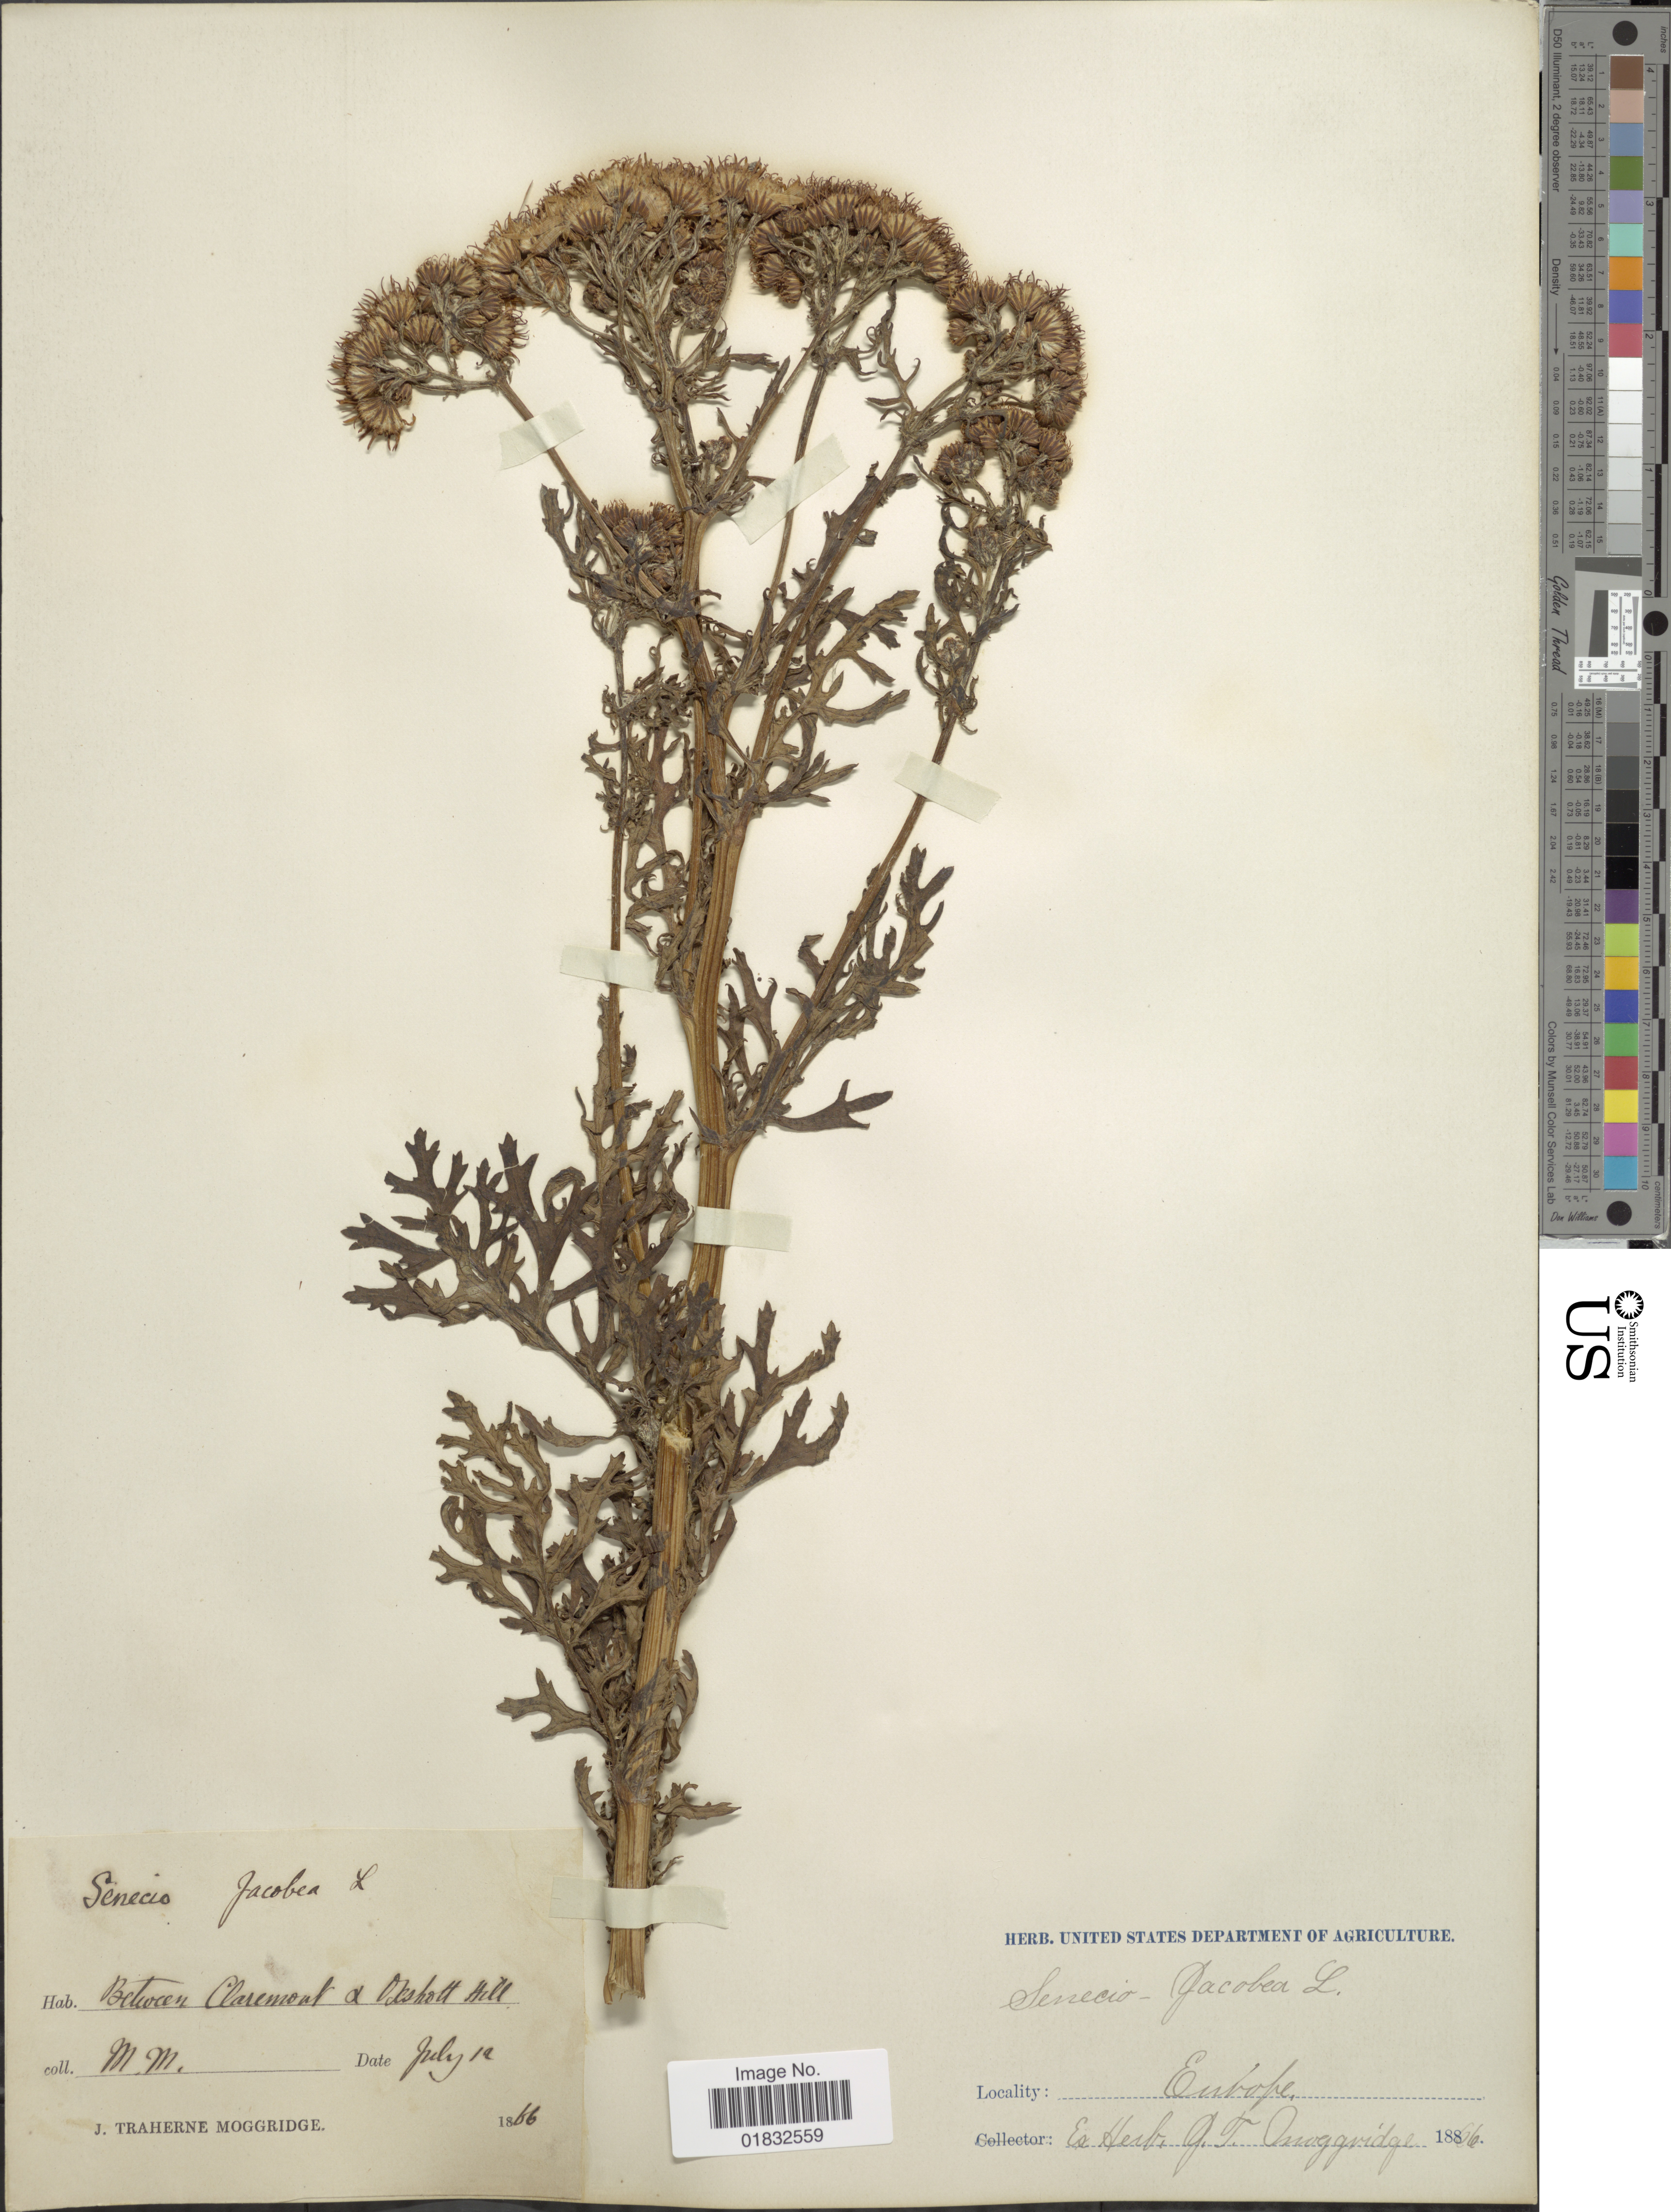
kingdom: Plantae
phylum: Tracheophyta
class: Magnoliopsida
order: Asterales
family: Asteraceae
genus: Jacobaea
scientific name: Jacobaea vulgaris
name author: Gaertn.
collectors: M. Moggridge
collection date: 1866-07-12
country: United Kingdom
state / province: England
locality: Between Claremont and Ascott hill